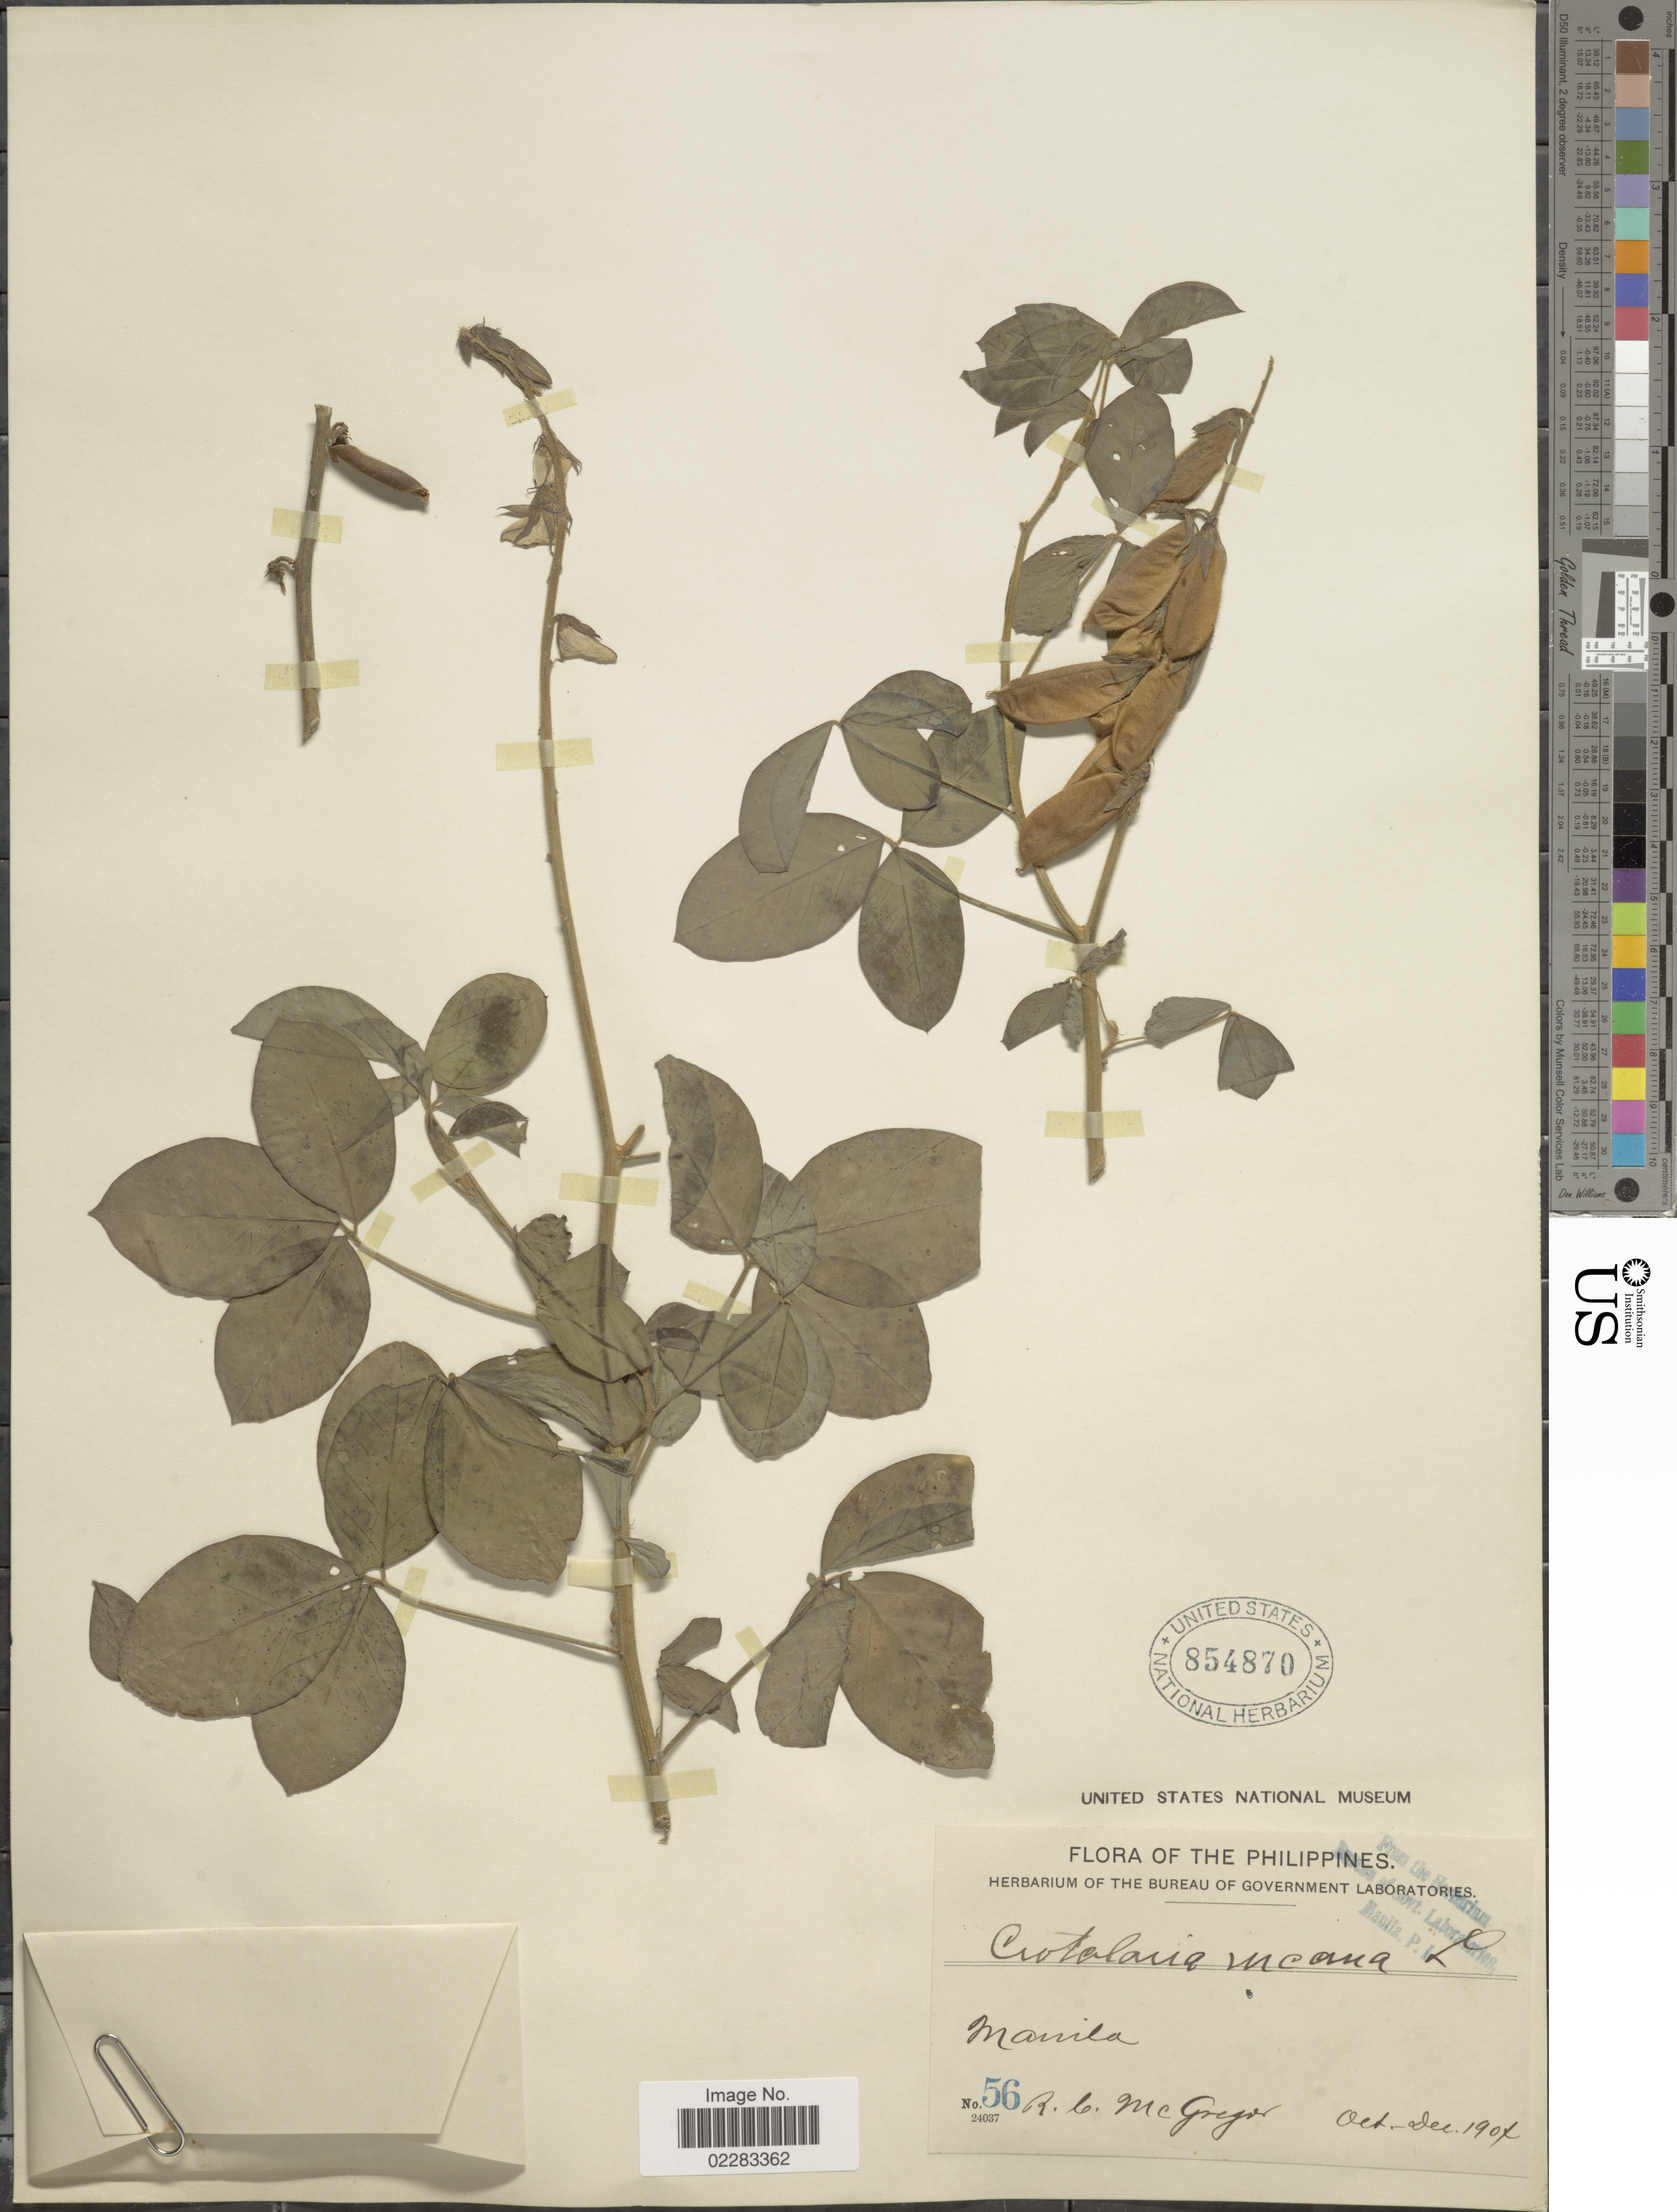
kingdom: Plantae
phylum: Tracheophyta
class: Magnoliopsida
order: Fabales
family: Fabaceae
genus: Crotalaria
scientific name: Crotalaria incana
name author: L.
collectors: R. C. McGregor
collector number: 56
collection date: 1907-10/1907-12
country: Philippines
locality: Manila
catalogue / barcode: US 854870